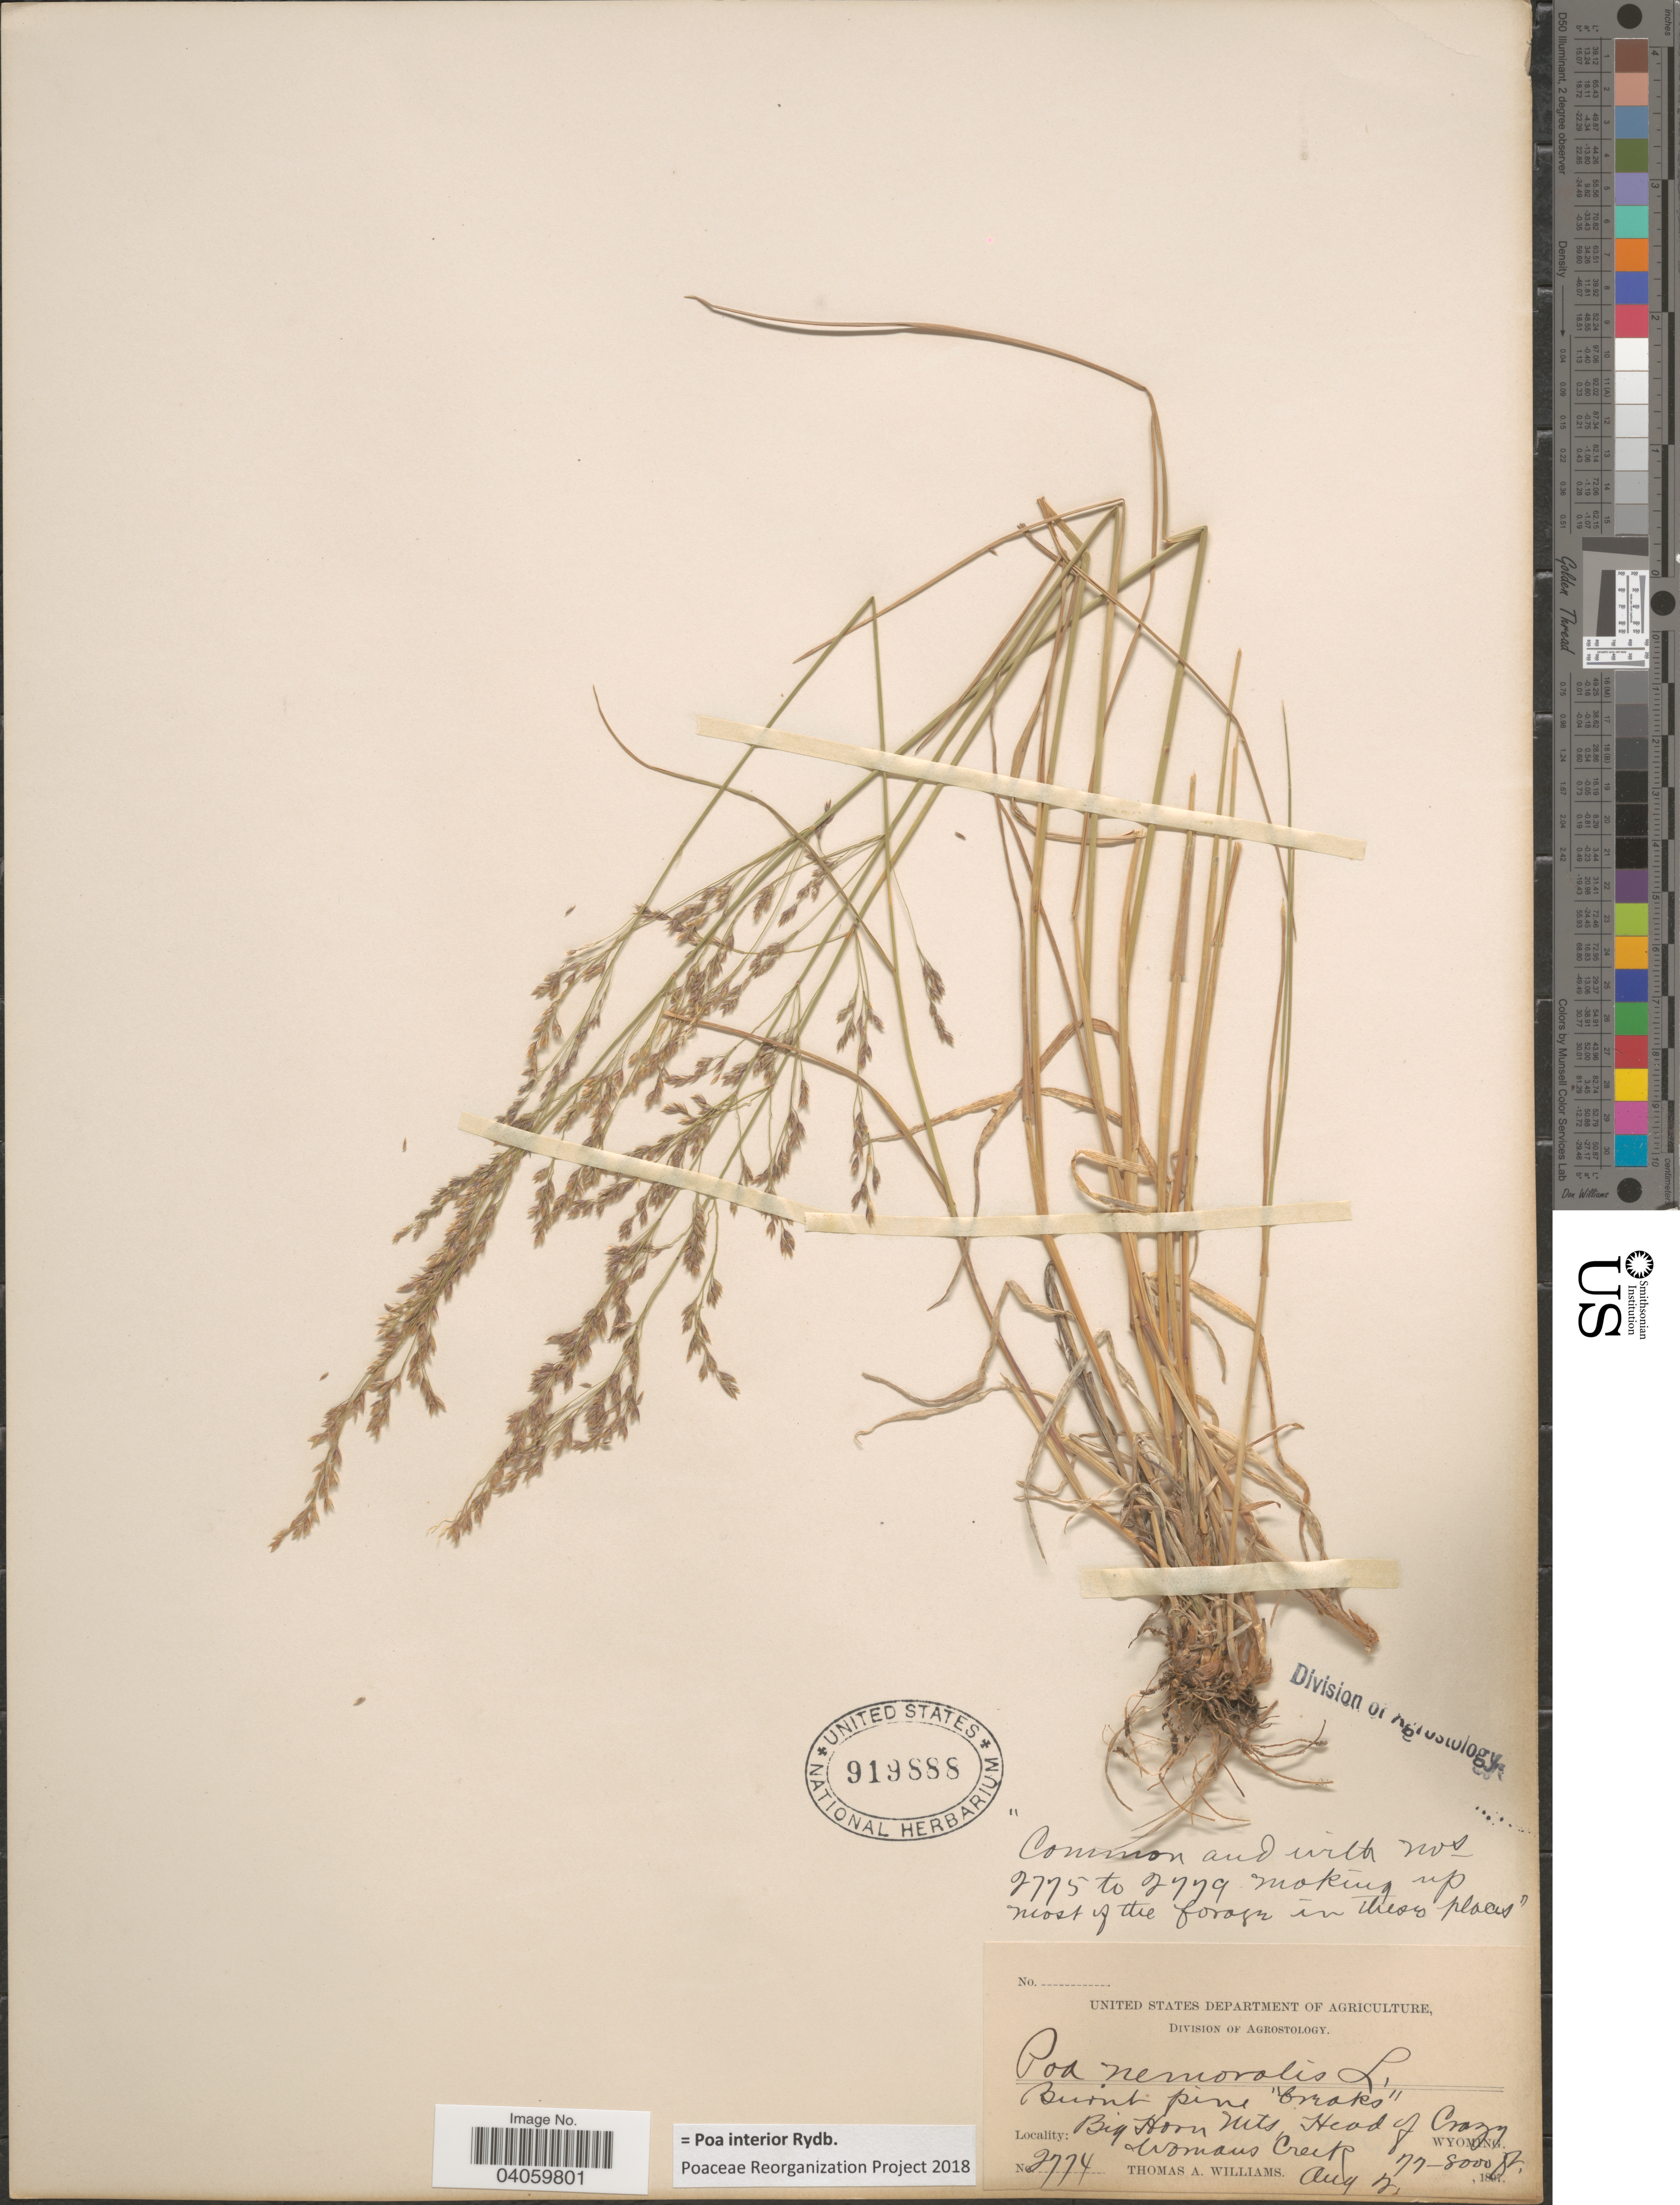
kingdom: Plantae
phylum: Tracheophyta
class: Liliopsida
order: Poales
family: Poaceae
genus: Poa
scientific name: Poa interior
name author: Rydb.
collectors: T. A. Williams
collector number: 2774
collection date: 1897-08-02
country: United States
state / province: Wyoming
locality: Big Horn Mts, Head of Crazy Womans Creek.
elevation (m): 2347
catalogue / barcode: US 919888